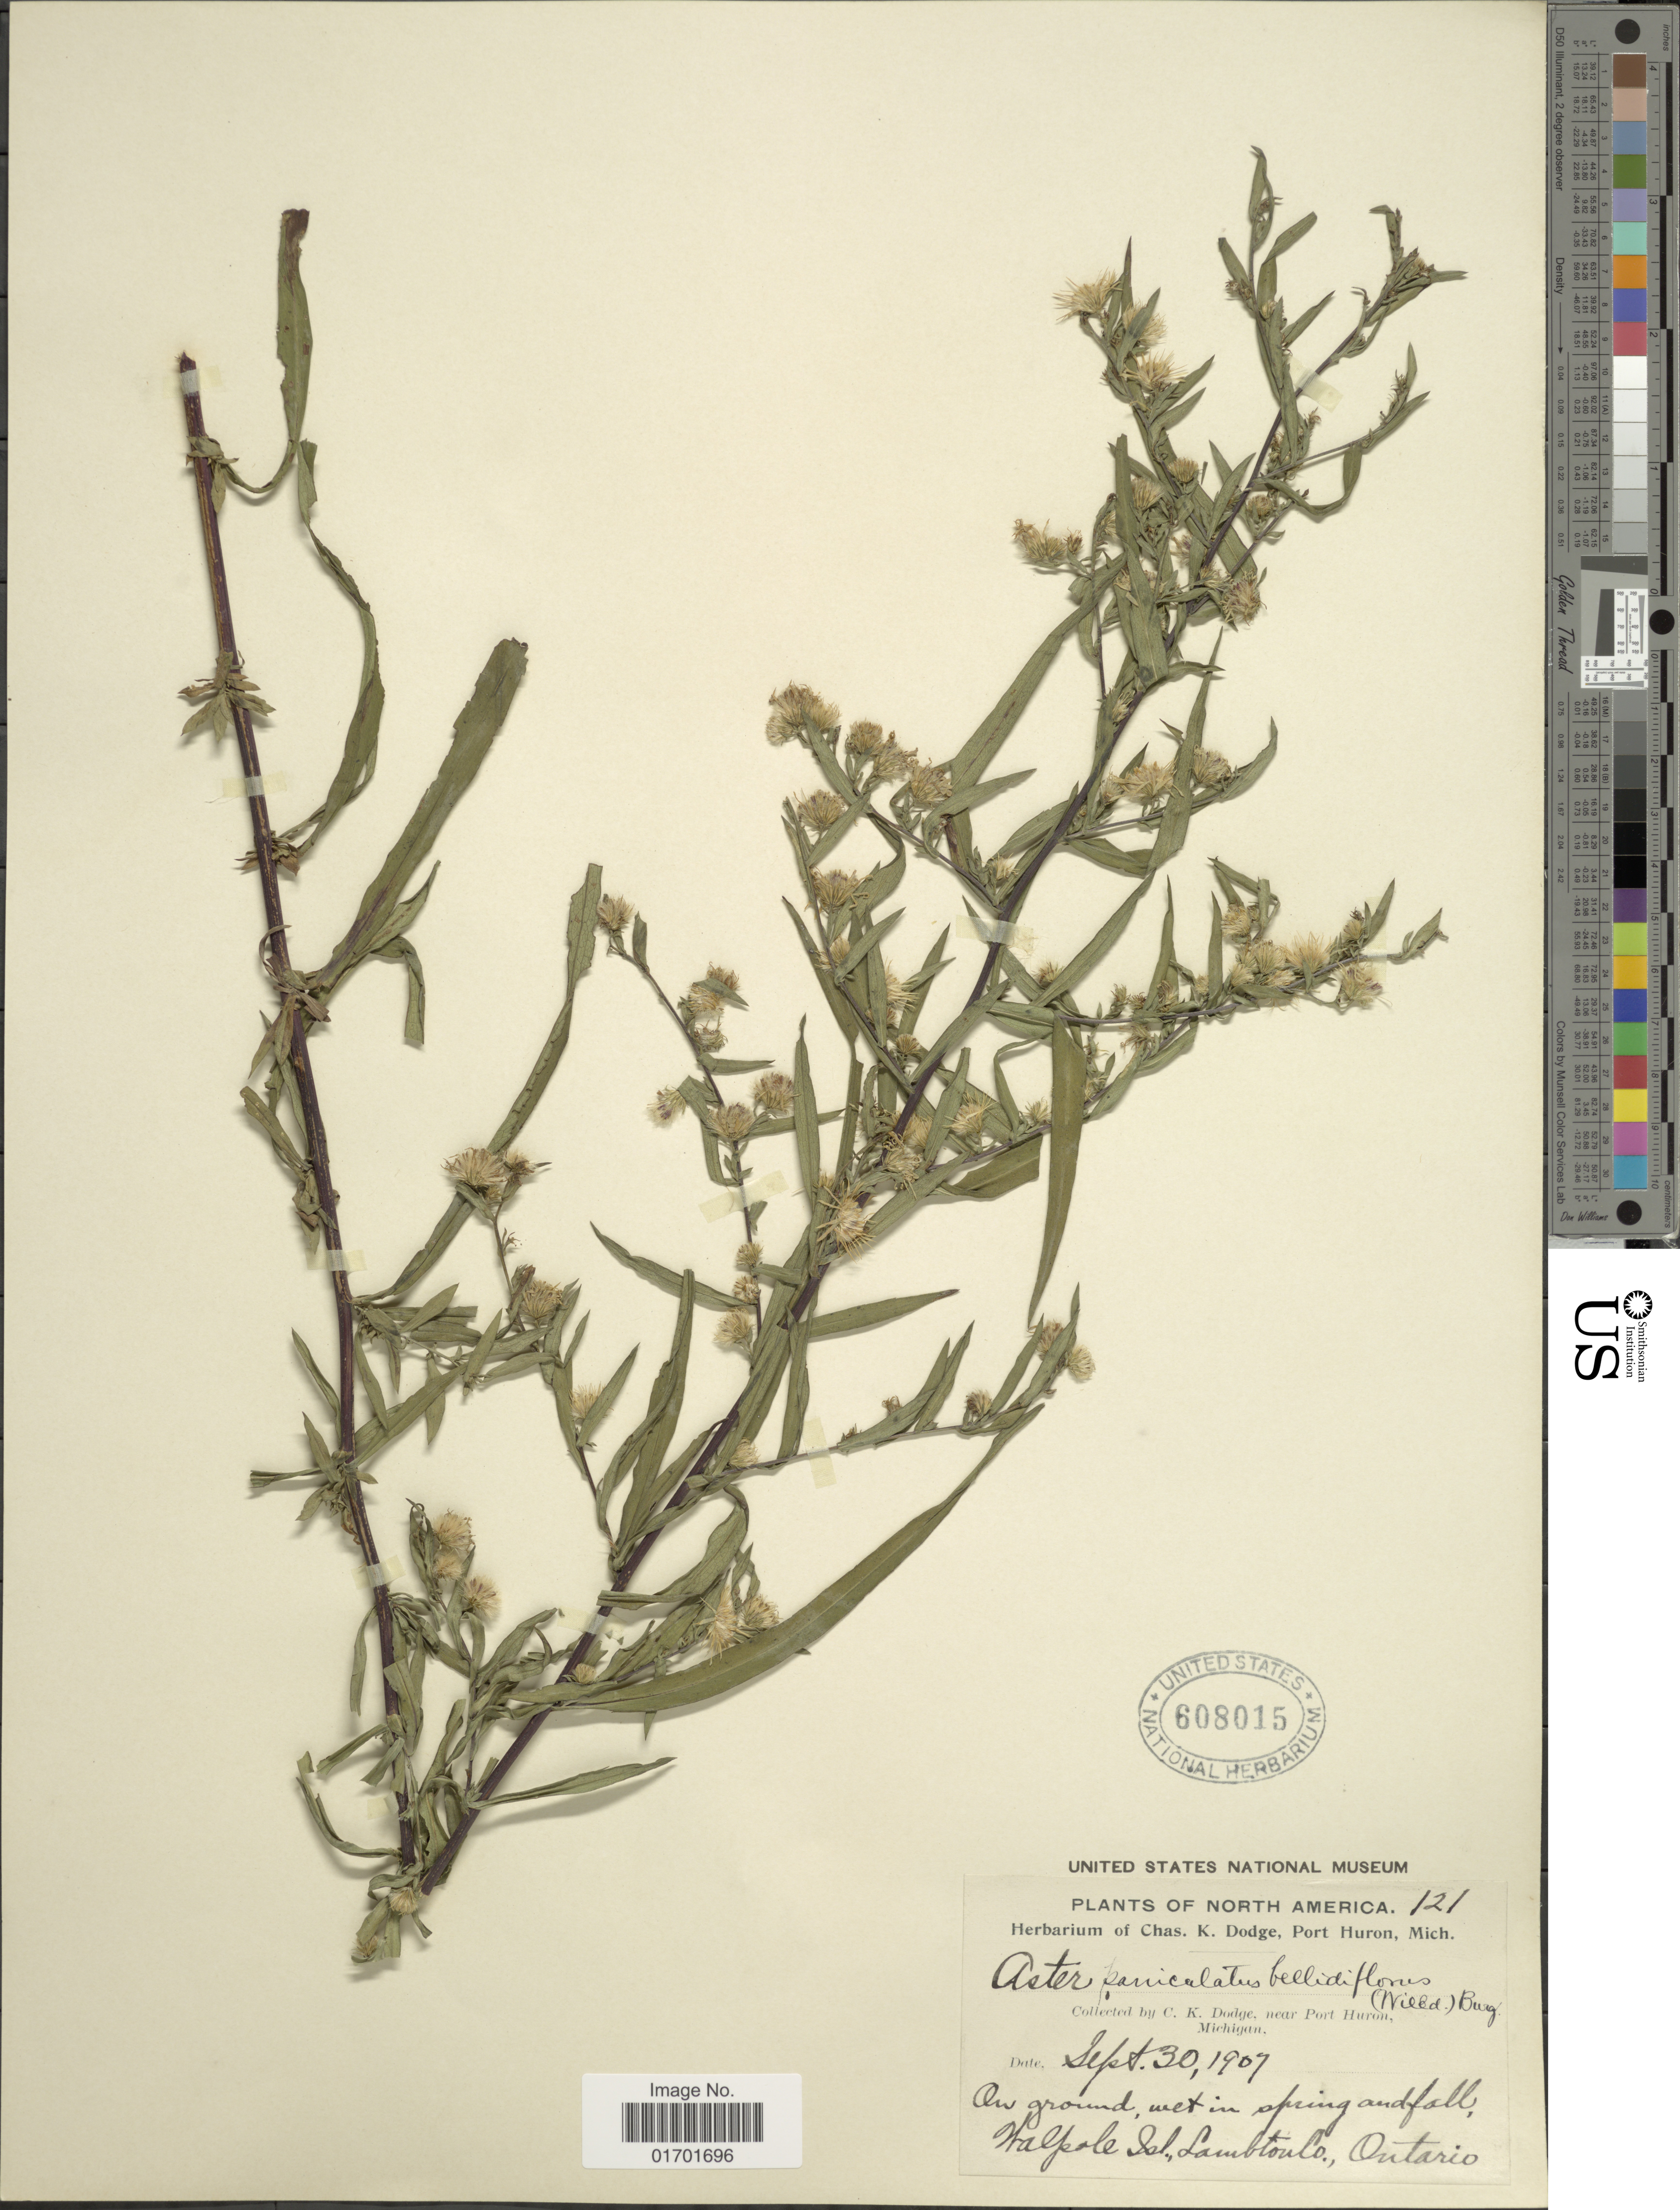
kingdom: Plantae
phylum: Tracheophyta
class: Magnoliopsida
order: Asterales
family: Asteraceae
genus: Symphyotrichum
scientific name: Symphyotrichum lanceolatum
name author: (Willd.) G.L. Nesom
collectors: C. Dodge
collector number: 121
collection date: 1907-09-30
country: United States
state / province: Michigan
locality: North America, near Port Huron, Halpale Isl. Lamvtoulo, Ontario.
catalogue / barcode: US 608015